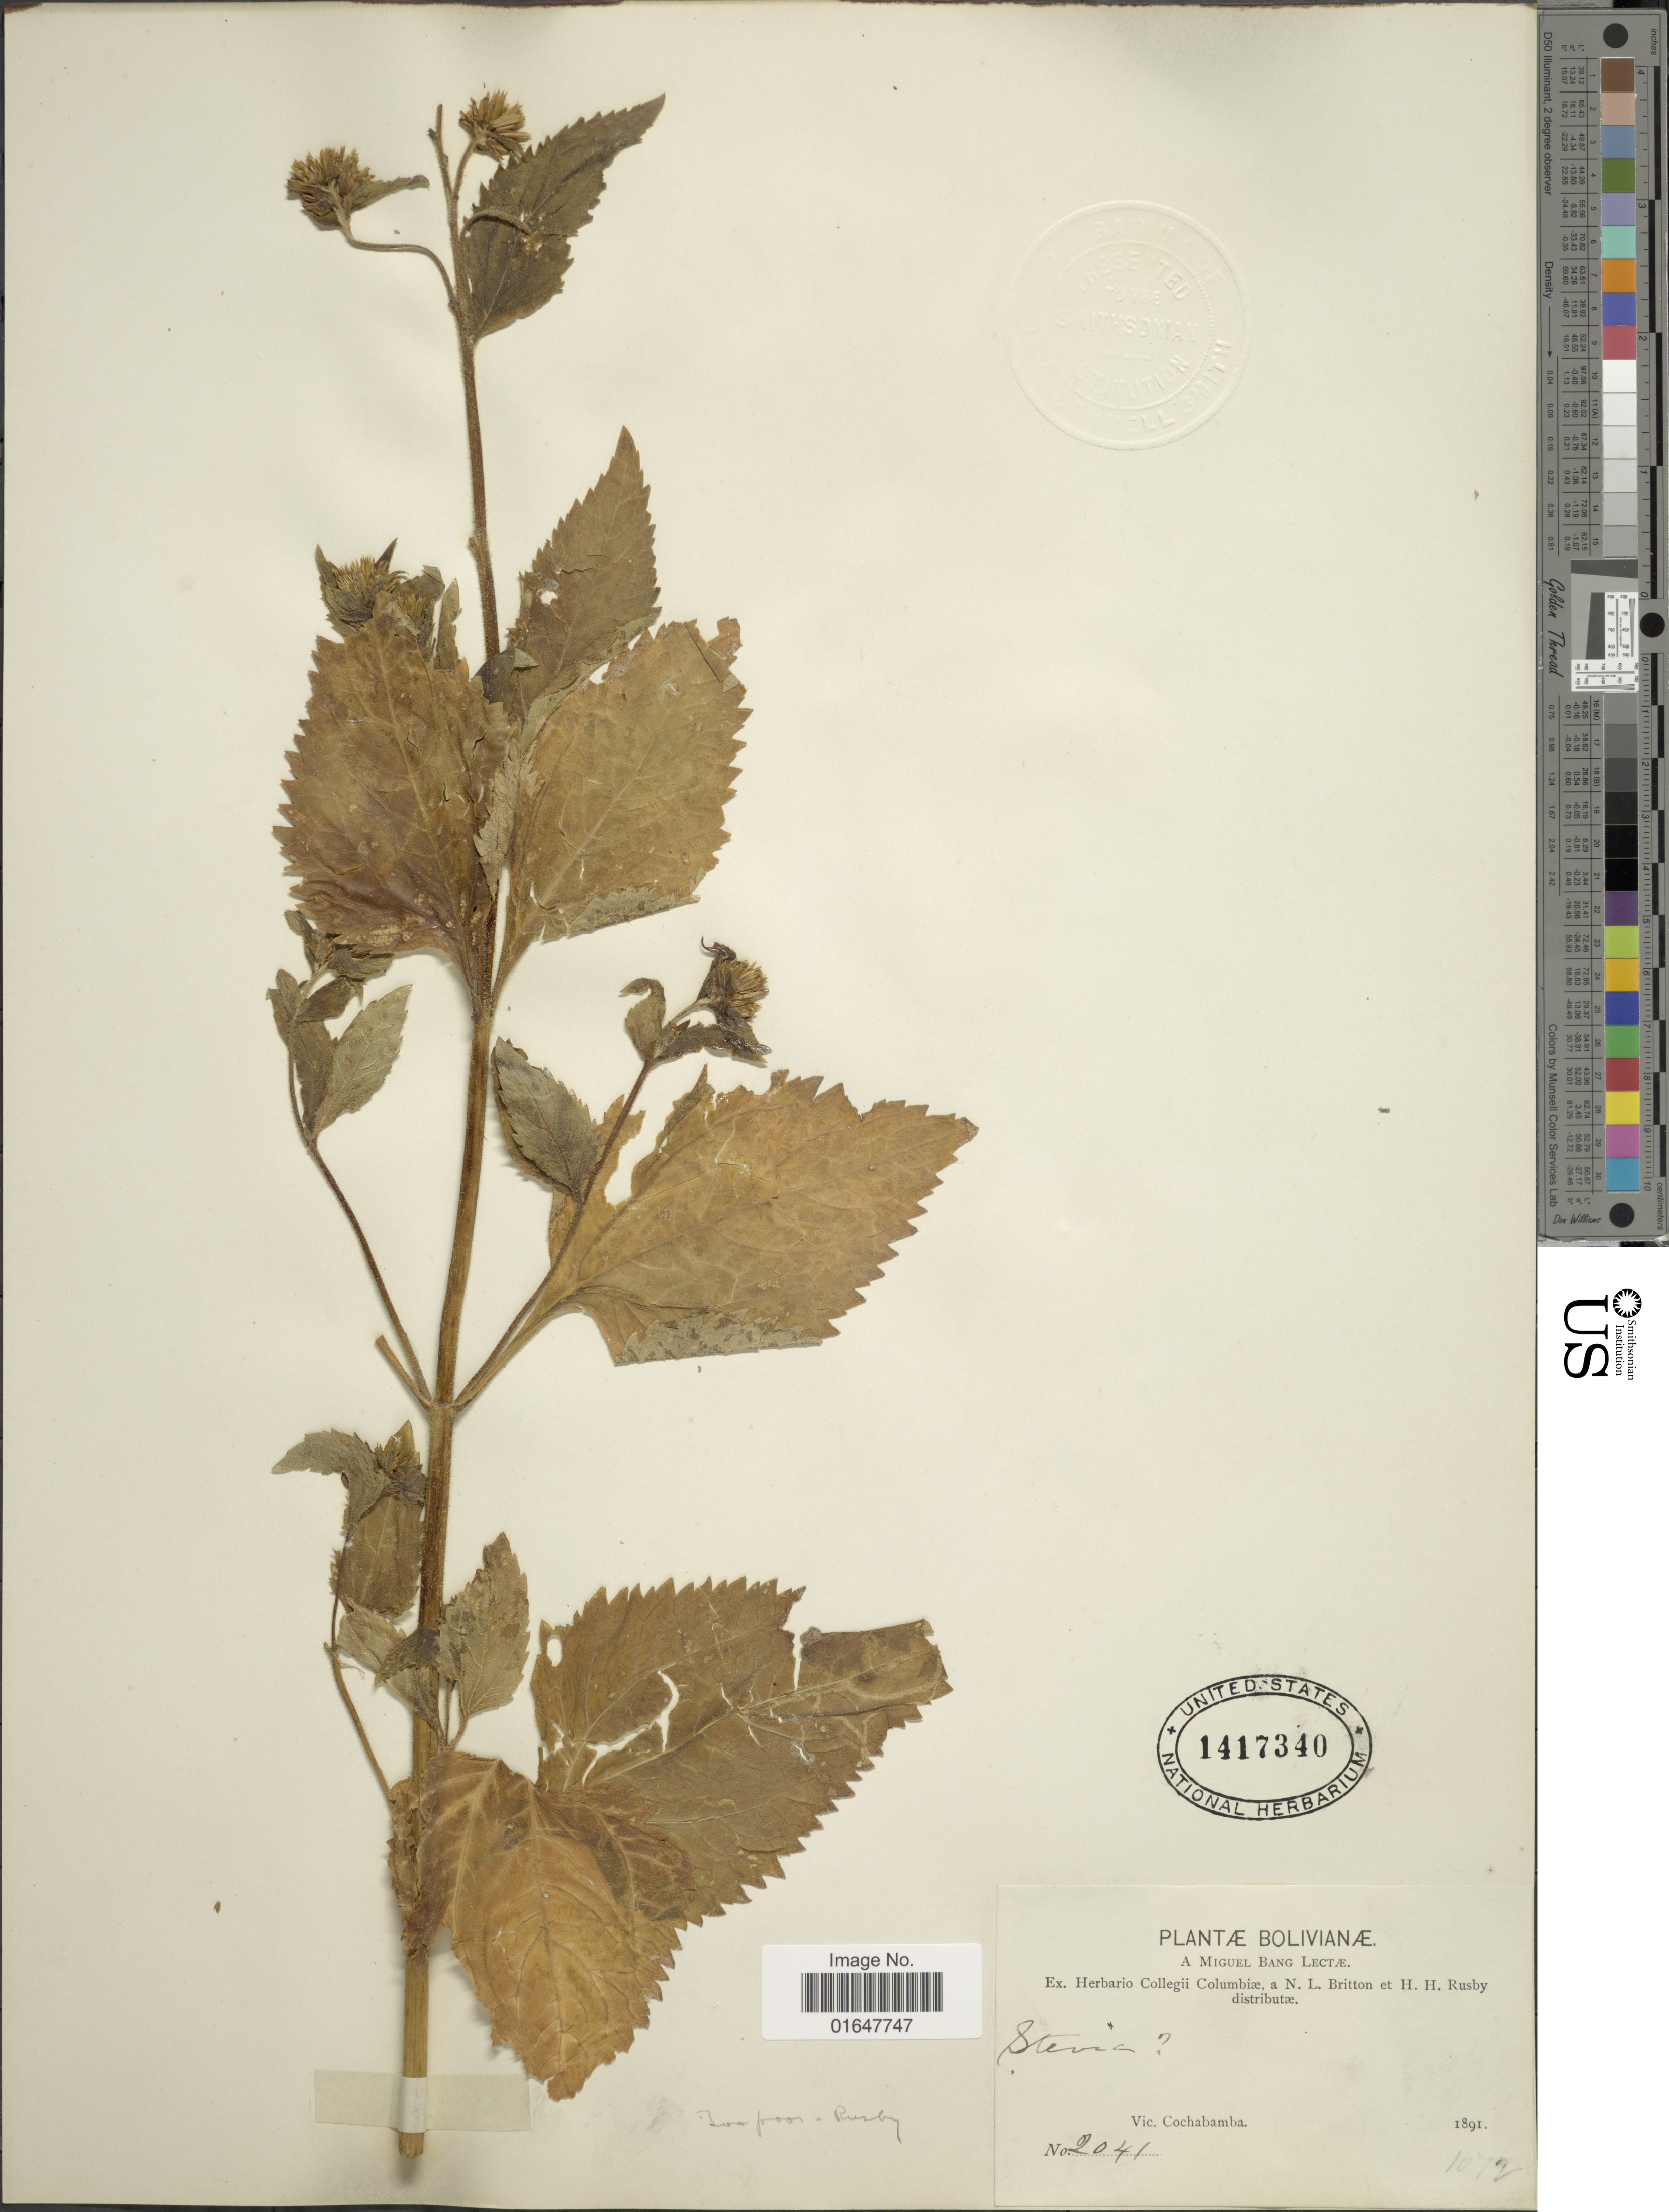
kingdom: Plantae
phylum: Tracheophyta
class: Magnoliopsida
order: Asterales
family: Asteraceae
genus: Stevia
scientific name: Stevia boliviensis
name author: Sch. Bip. ex Rusby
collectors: M. Bang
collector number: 2041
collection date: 1891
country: Bolivia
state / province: Cochabamba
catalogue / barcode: US 1417340